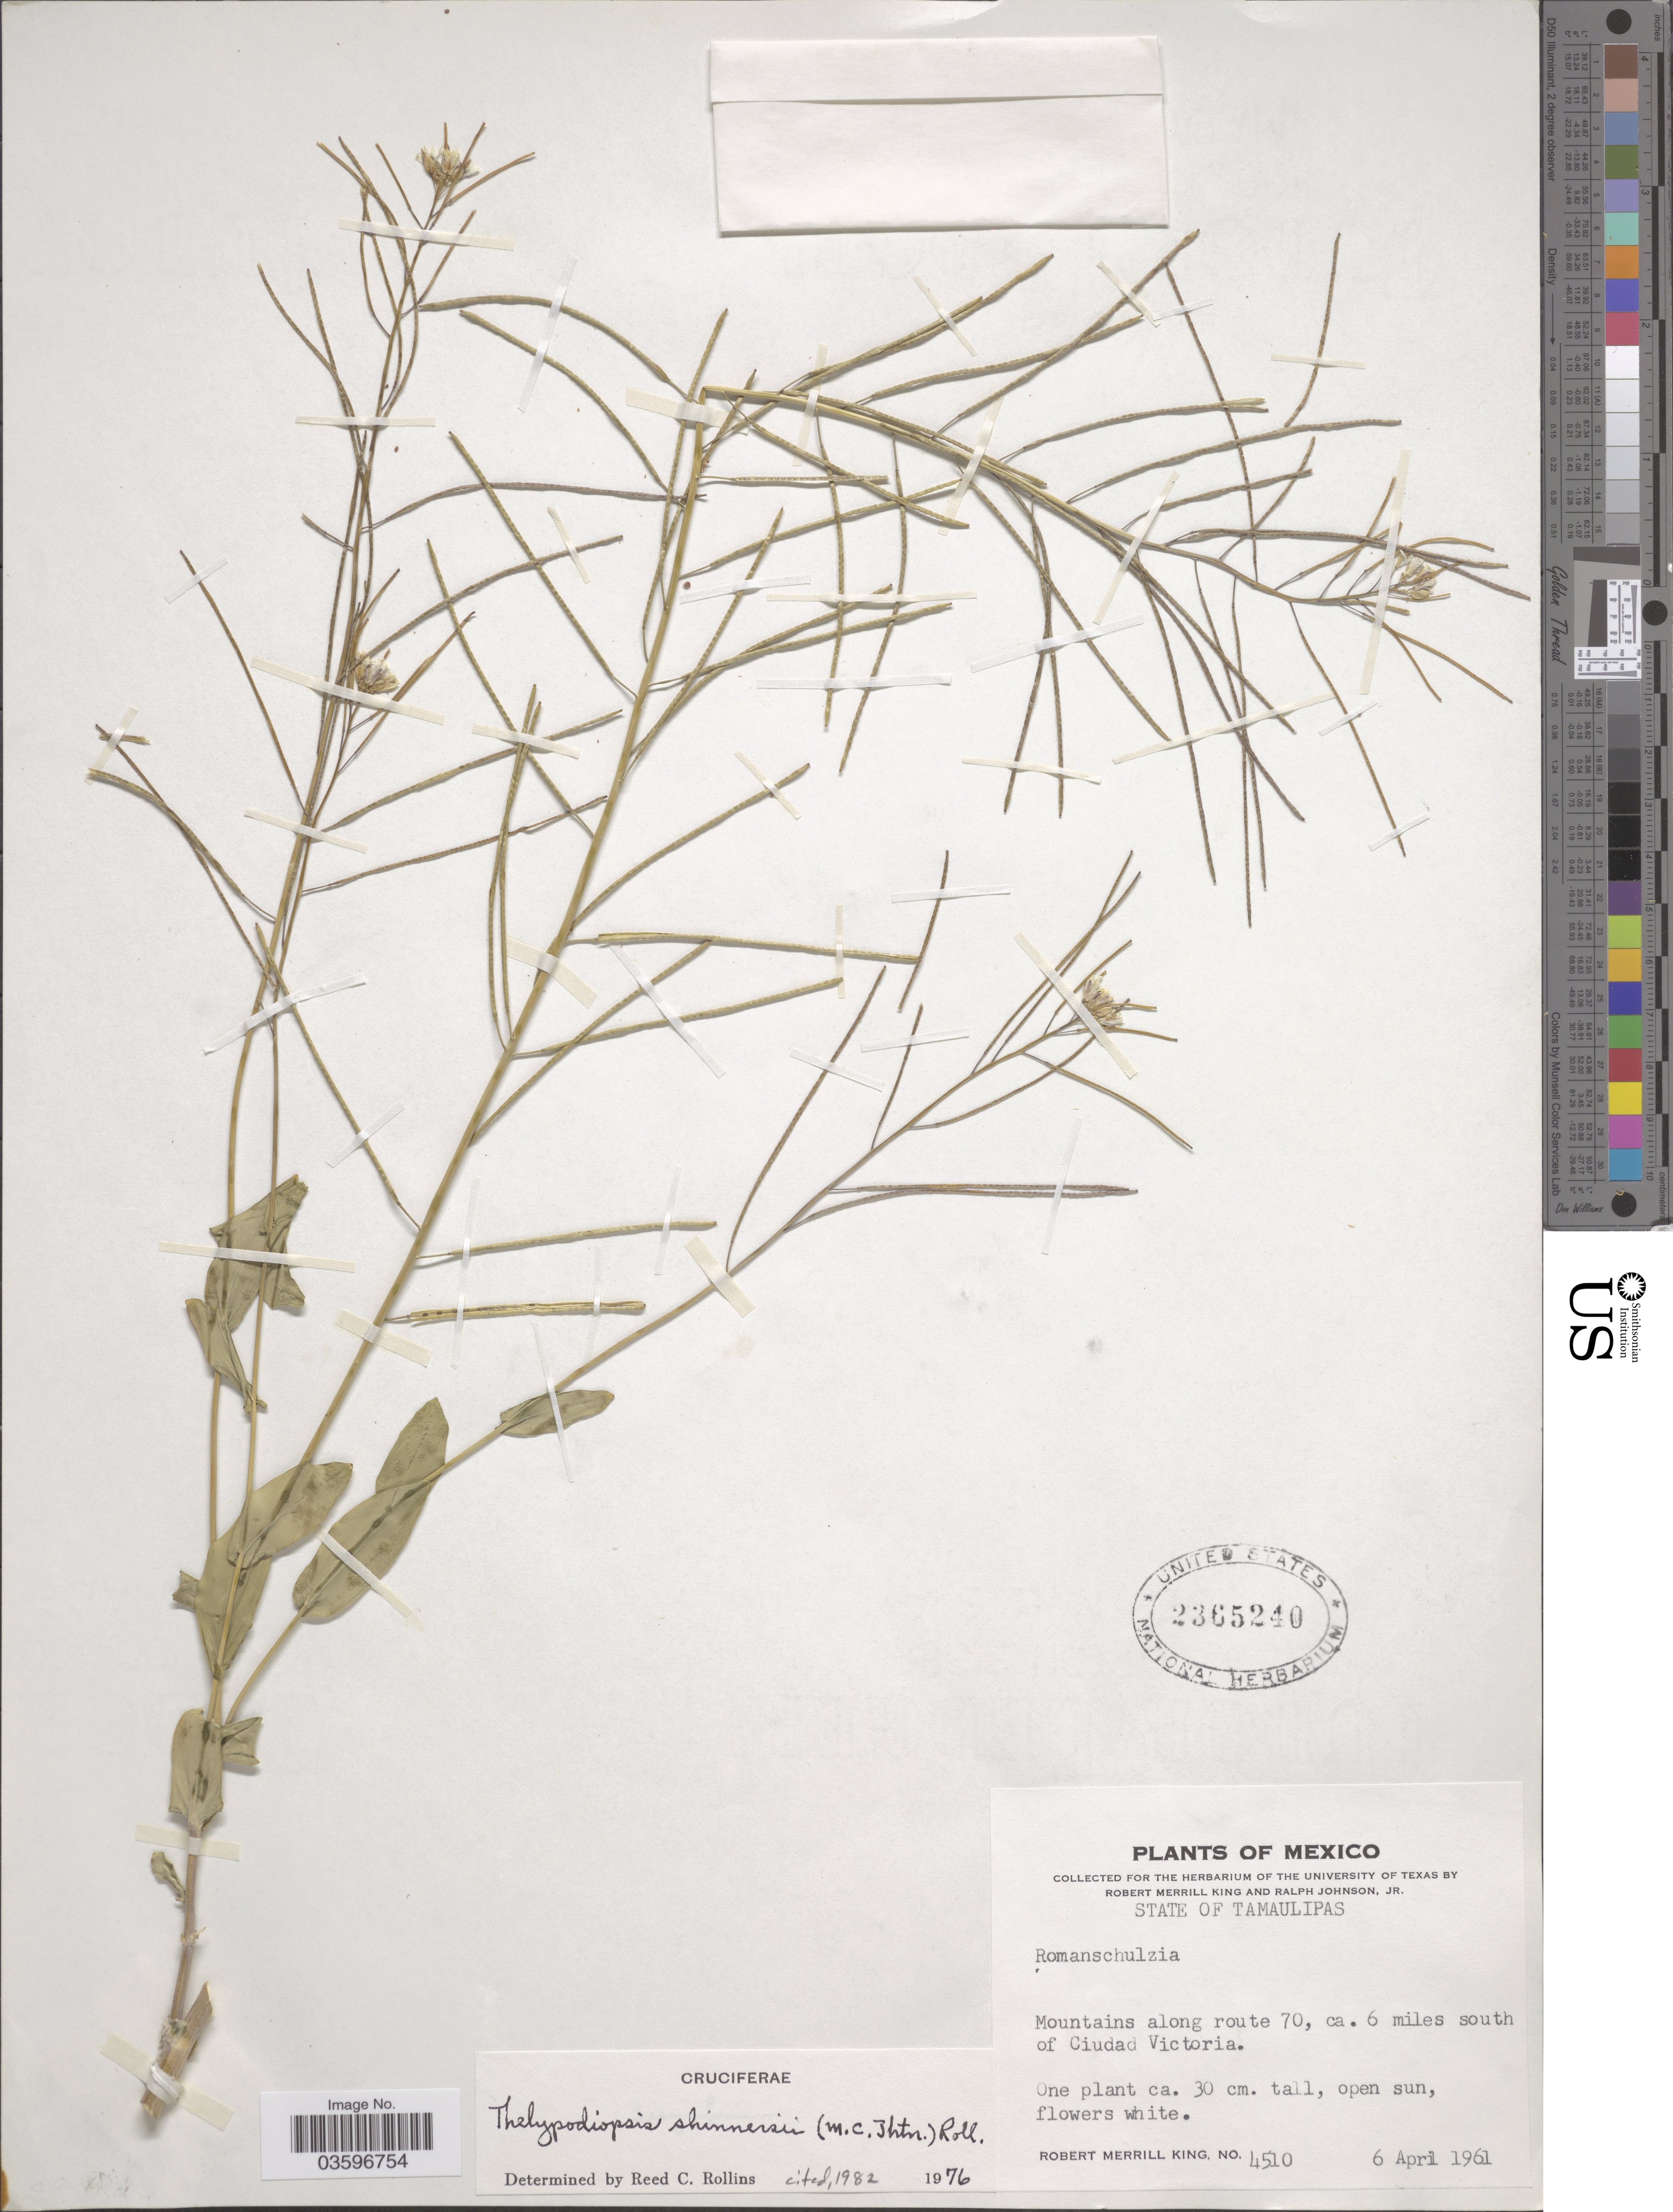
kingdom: Plantae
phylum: Tracheophyta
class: Magnoliopsida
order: Brassicales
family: Brassicaceae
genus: Thelypodiopsis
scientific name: Thelypodiopsis shinnersii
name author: (M.C. Johnst.) Rollins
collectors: R. M. King & R. Johnson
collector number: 4510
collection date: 1961-04-06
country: Mexico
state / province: Tamaulipas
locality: Mountains along route 70, ca. 6 miles south of Ciudad Victoria.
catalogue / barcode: US 2365240